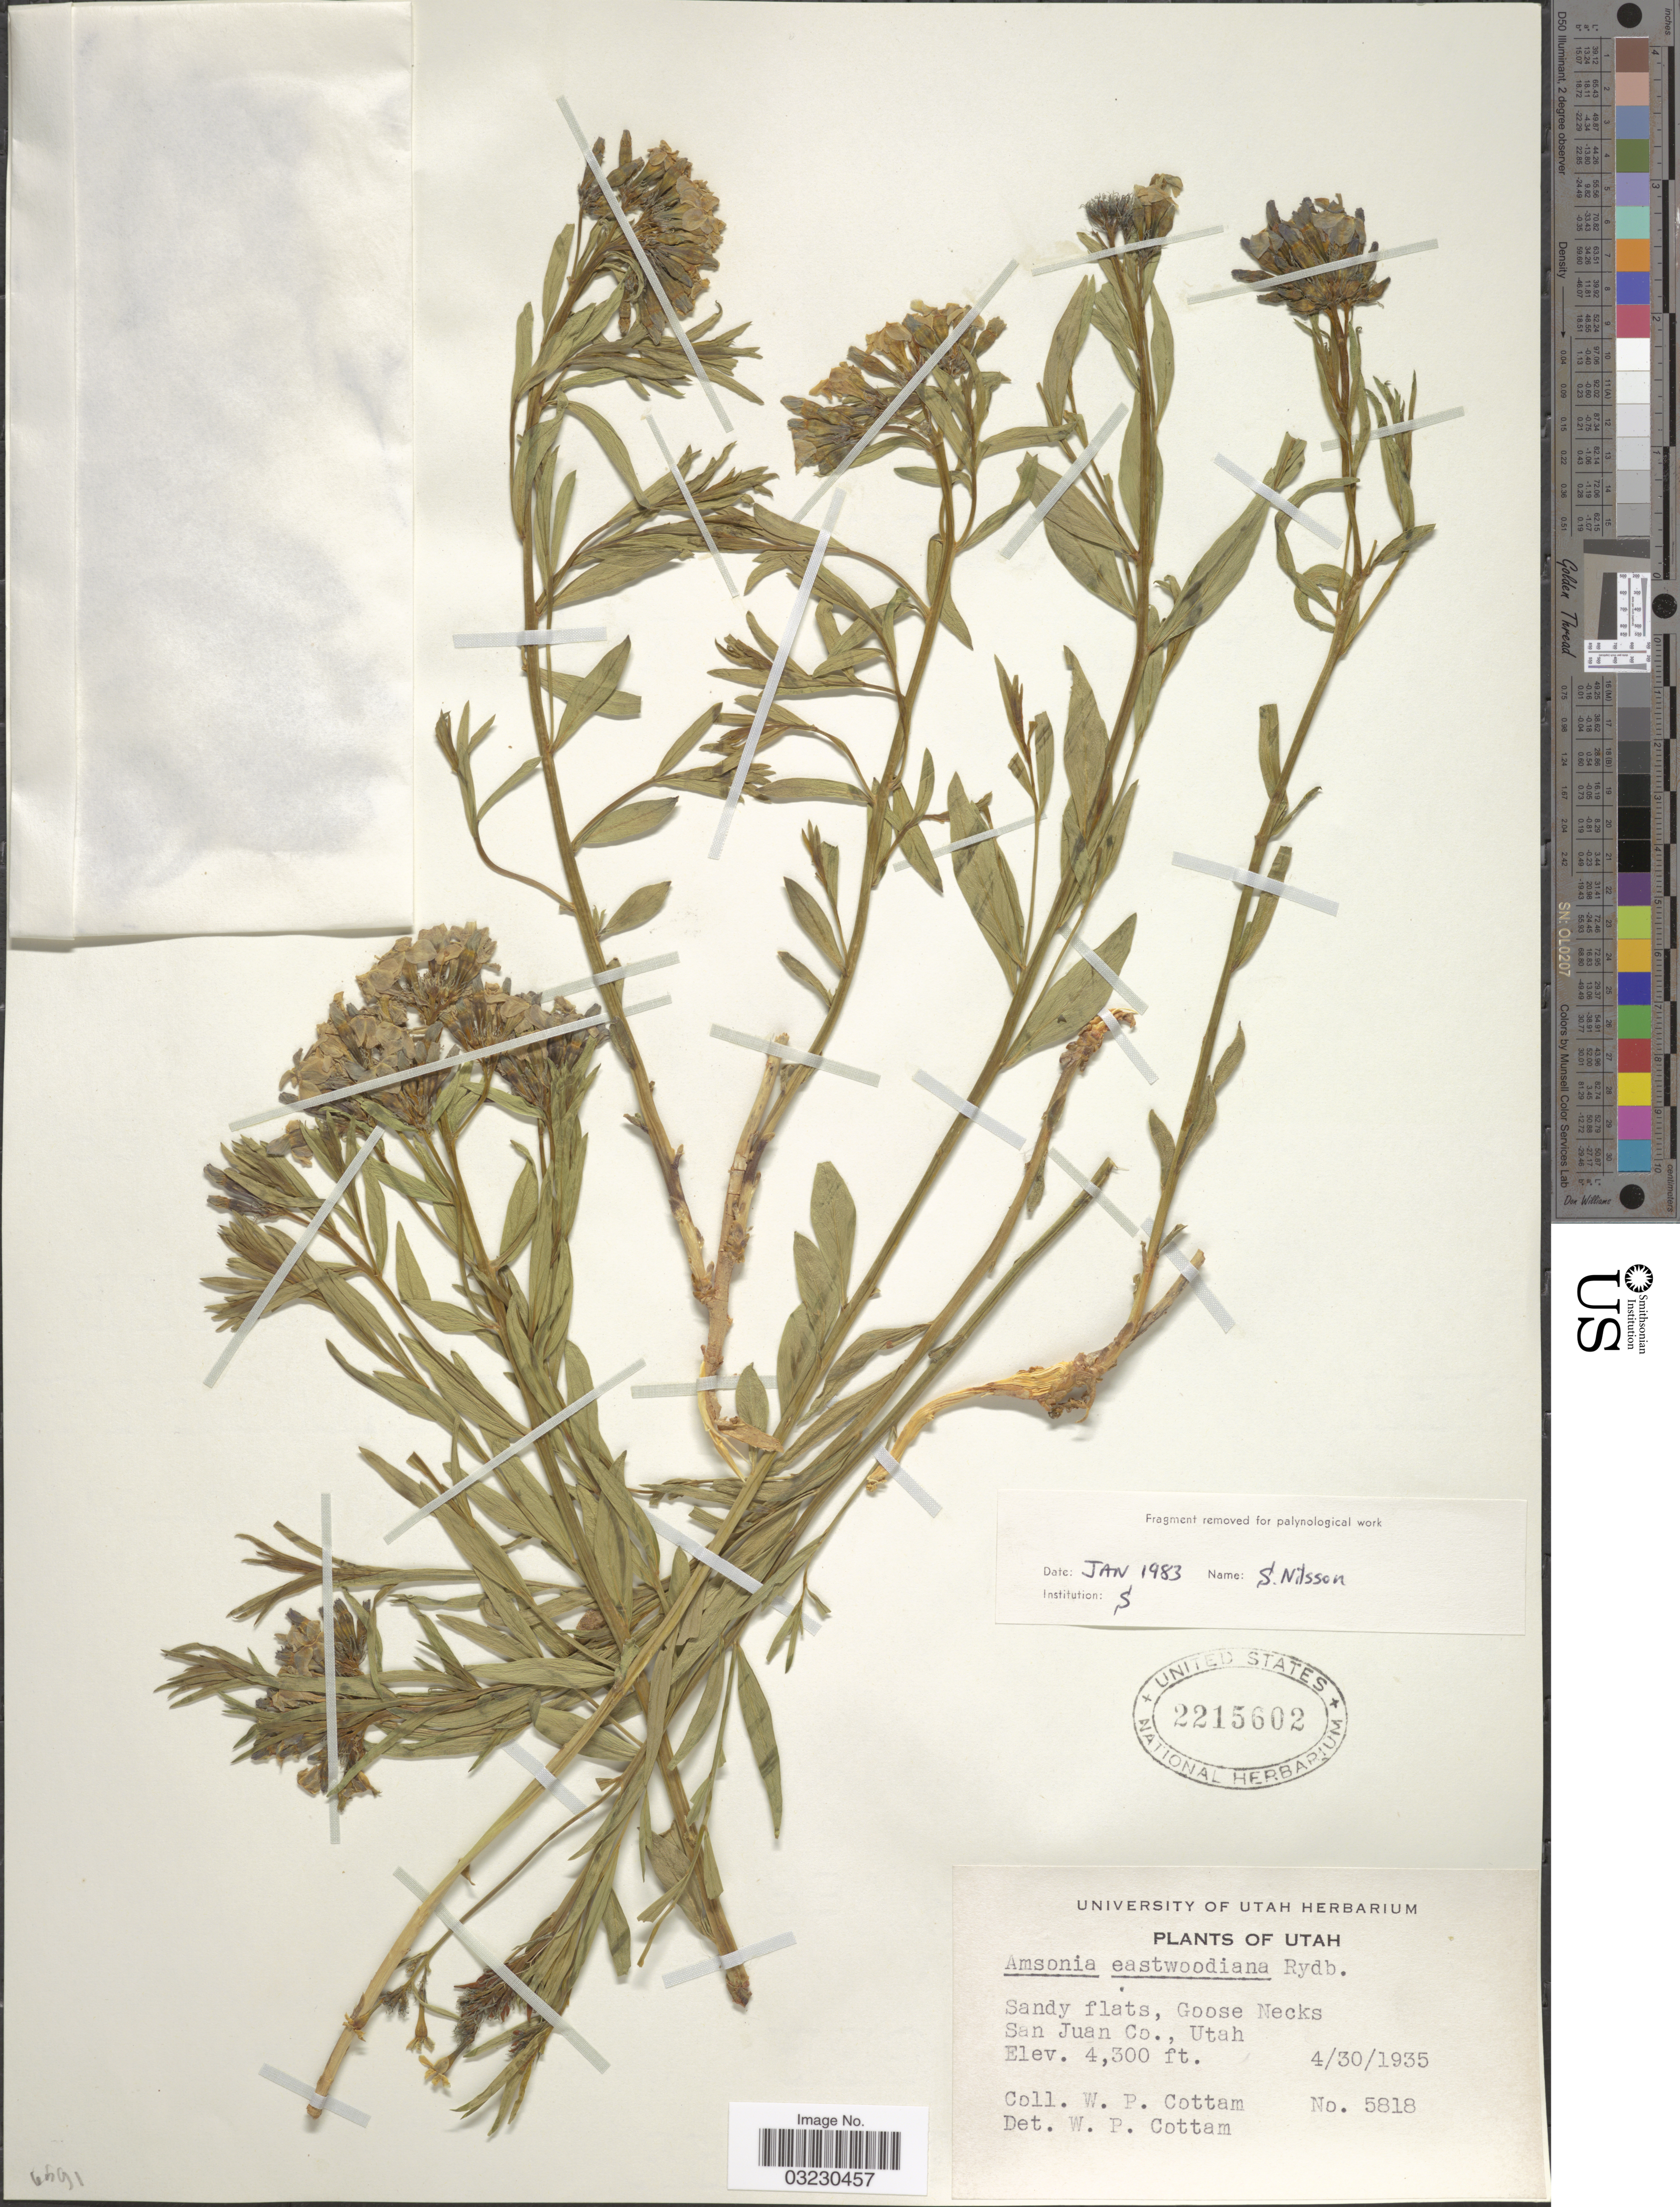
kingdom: Plantae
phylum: Tracheophyta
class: Magnoliopsida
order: Gentianales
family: Apocynaceae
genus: Amsonia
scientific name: Amsonia eastwoodiana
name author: Rydb.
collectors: W. Cottam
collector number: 5818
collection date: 1935-04-30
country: United States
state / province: Utah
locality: Sandy flats, Goose Necks, San Juan Co.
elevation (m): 1311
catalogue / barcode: US 2215602